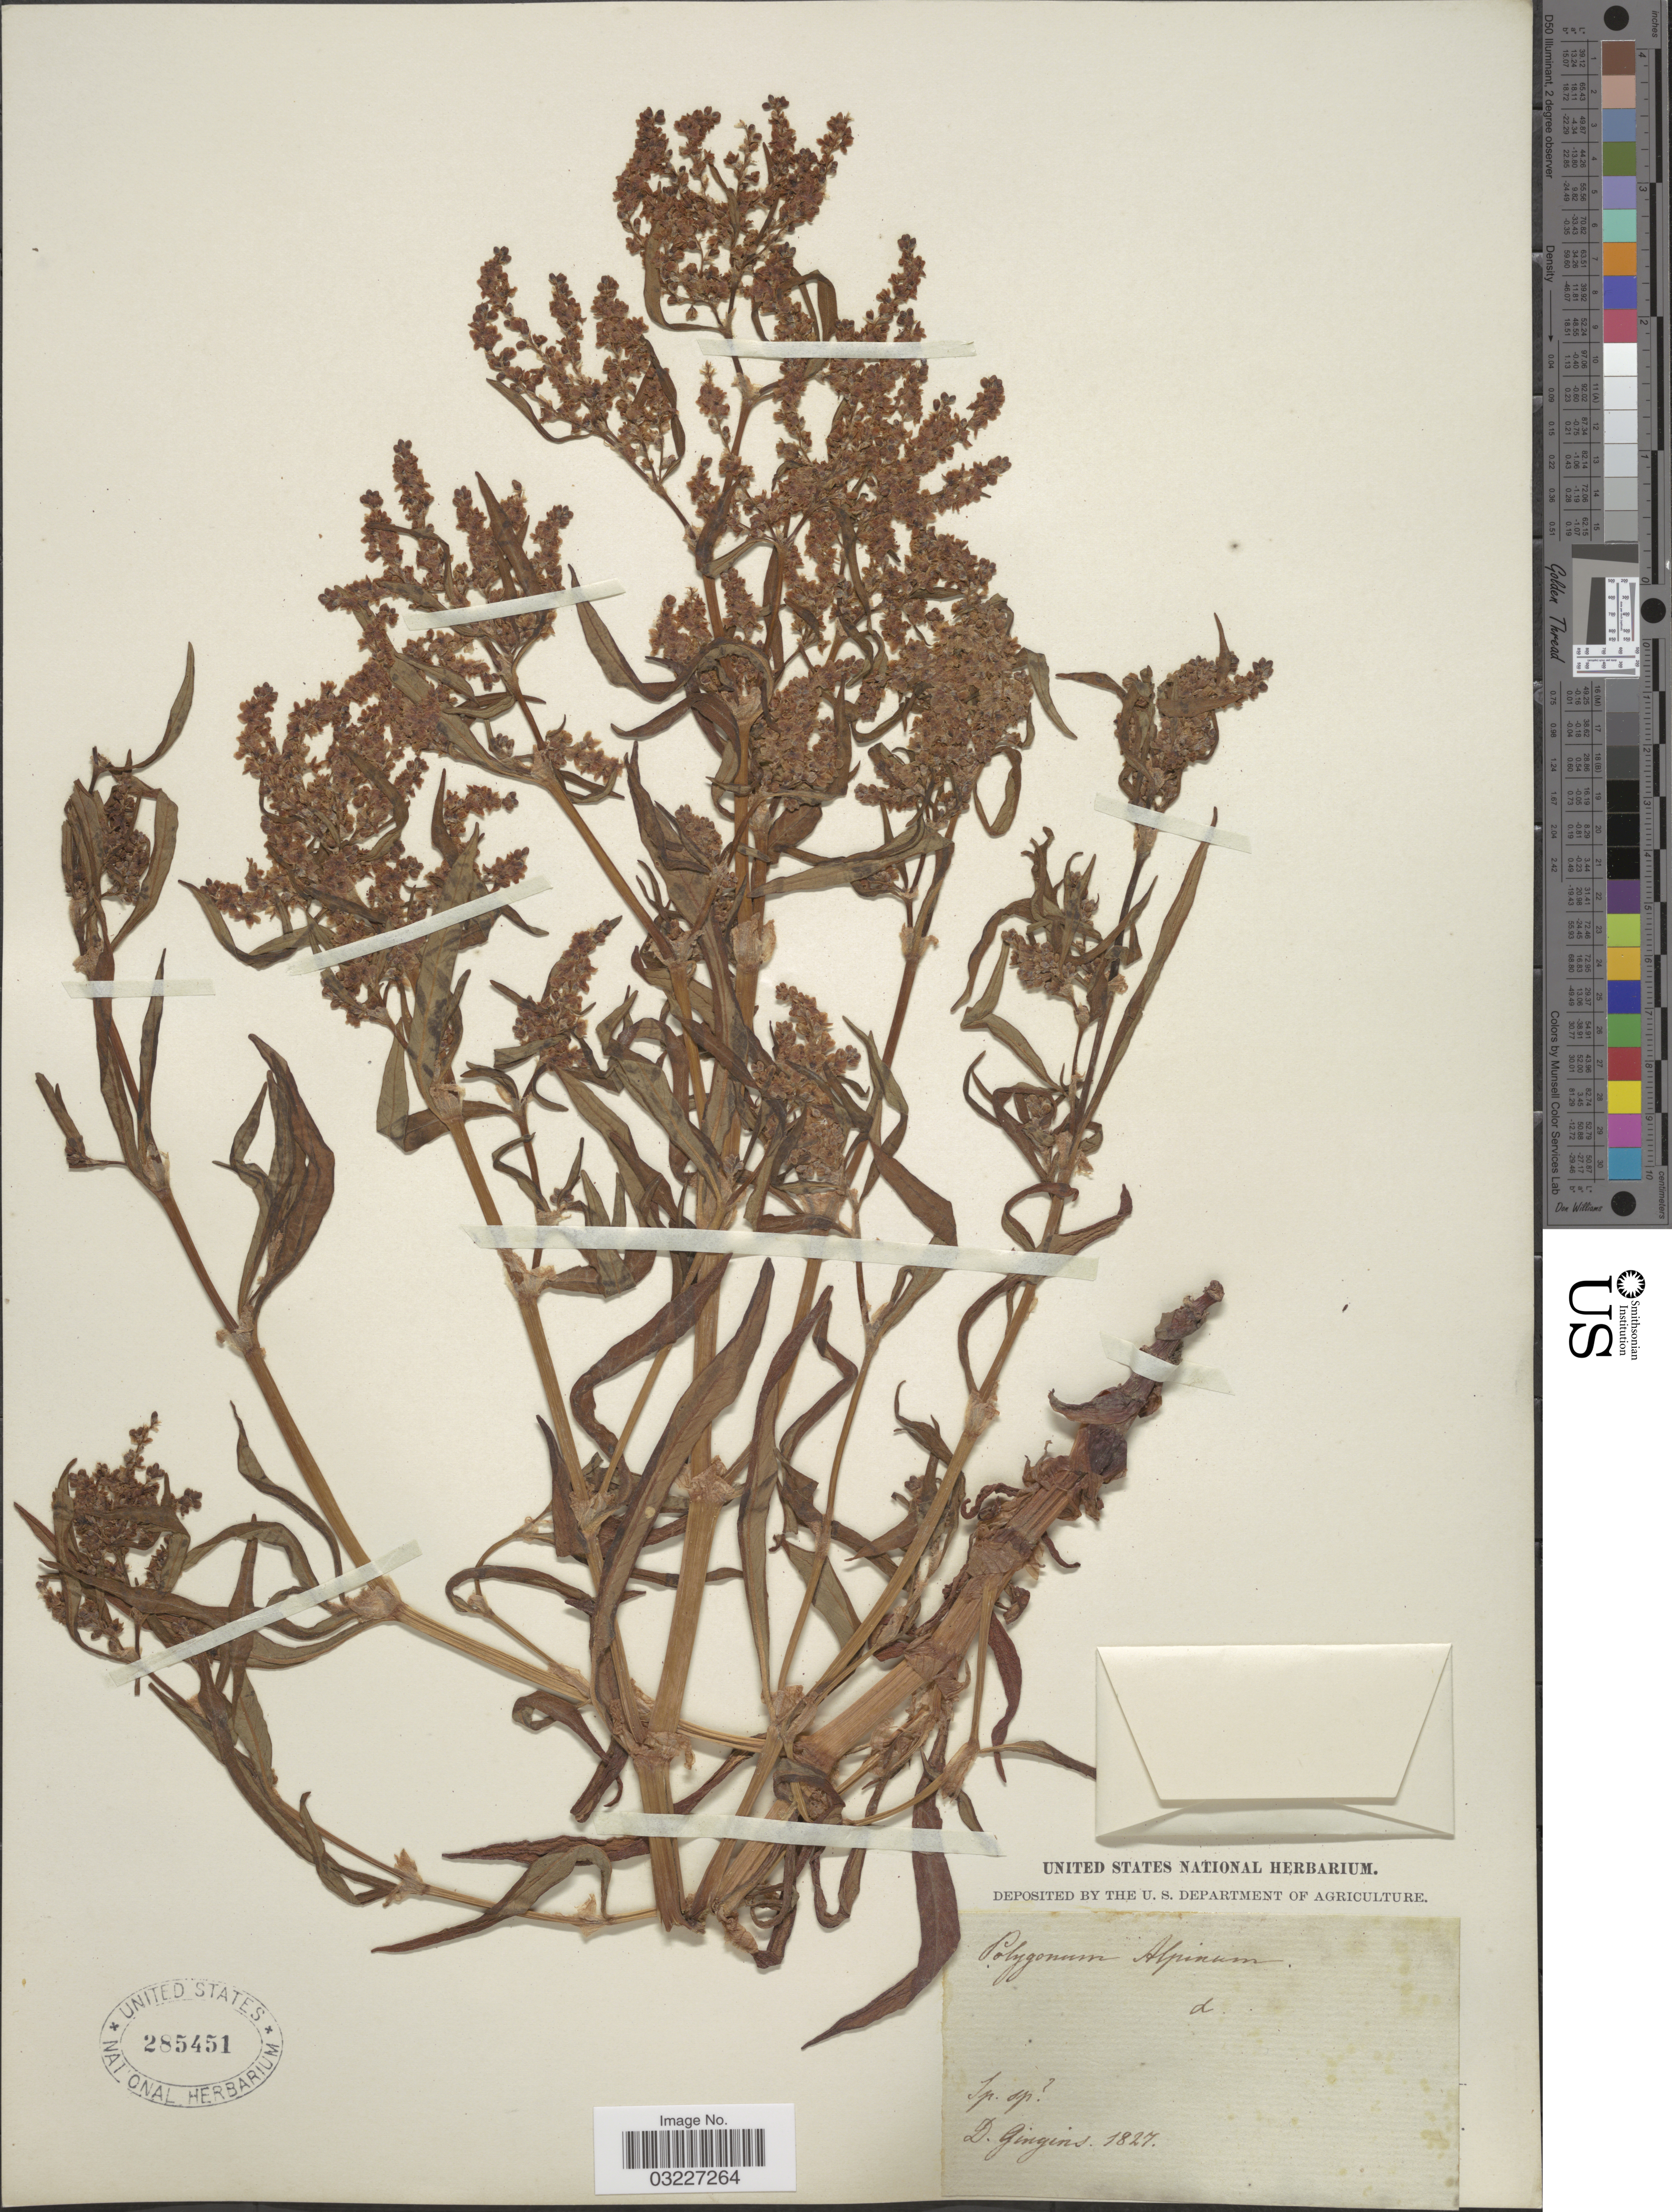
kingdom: Plantae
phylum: Tracheophyta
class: Magnoliopsida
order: Caryophyllales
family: Polygonaceae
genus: Koenigia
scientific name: Koenigia alpina var. alpina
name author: (All.) T.M. Schust. & Reveal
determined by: Strong, Mark T., (BOT), Smithsonian Institution - National Museum of Natural History (UNITED STATES)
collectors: D. Gingins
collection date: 1827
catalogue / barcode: US 285451